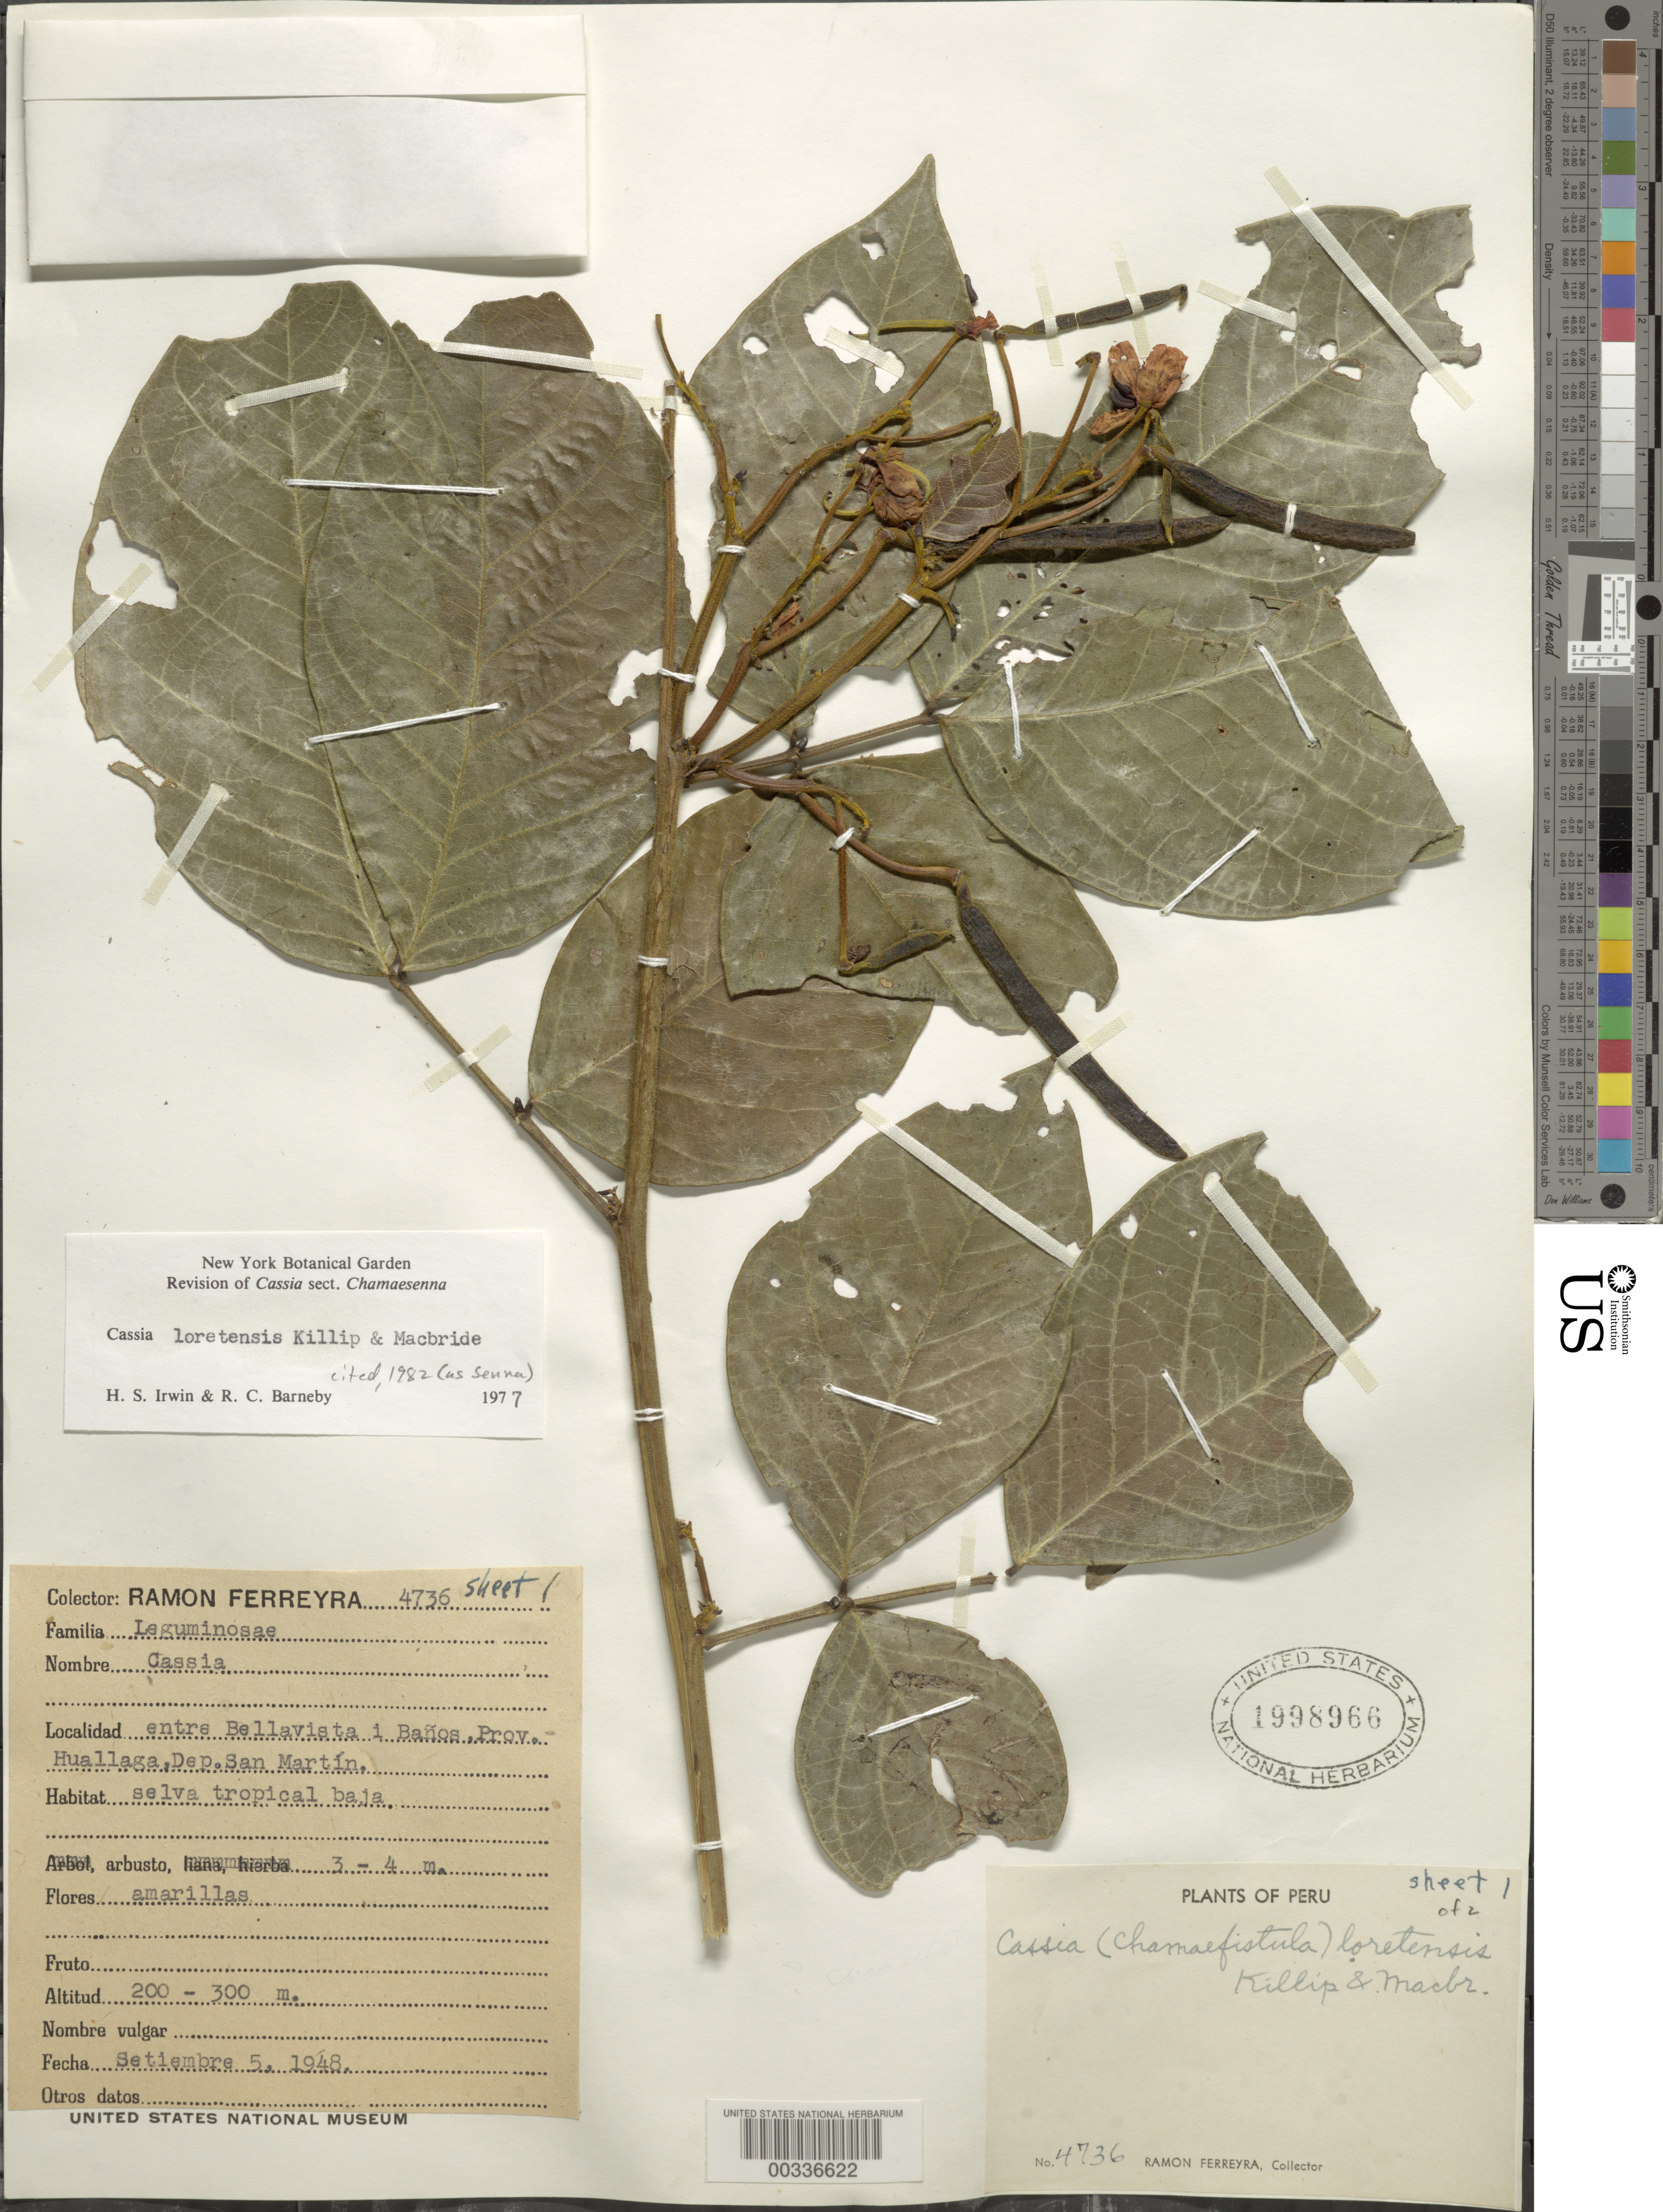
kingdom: Plantae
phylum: Tracheophyta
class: Magnoliopsida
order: Fabales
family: Fabaceae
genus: Senna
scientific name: Senna loretensis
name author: (Killip) H.S. Irwin & Barneby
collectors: R. A. Ferreyra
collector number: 4736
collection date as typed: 05 Sep 1948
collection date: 1948-09-05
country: Peru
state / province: San Martín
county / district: Huallaga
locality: Between bella vista and banos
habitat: Declining tropical forest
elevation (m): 200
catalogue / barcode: US 1998966